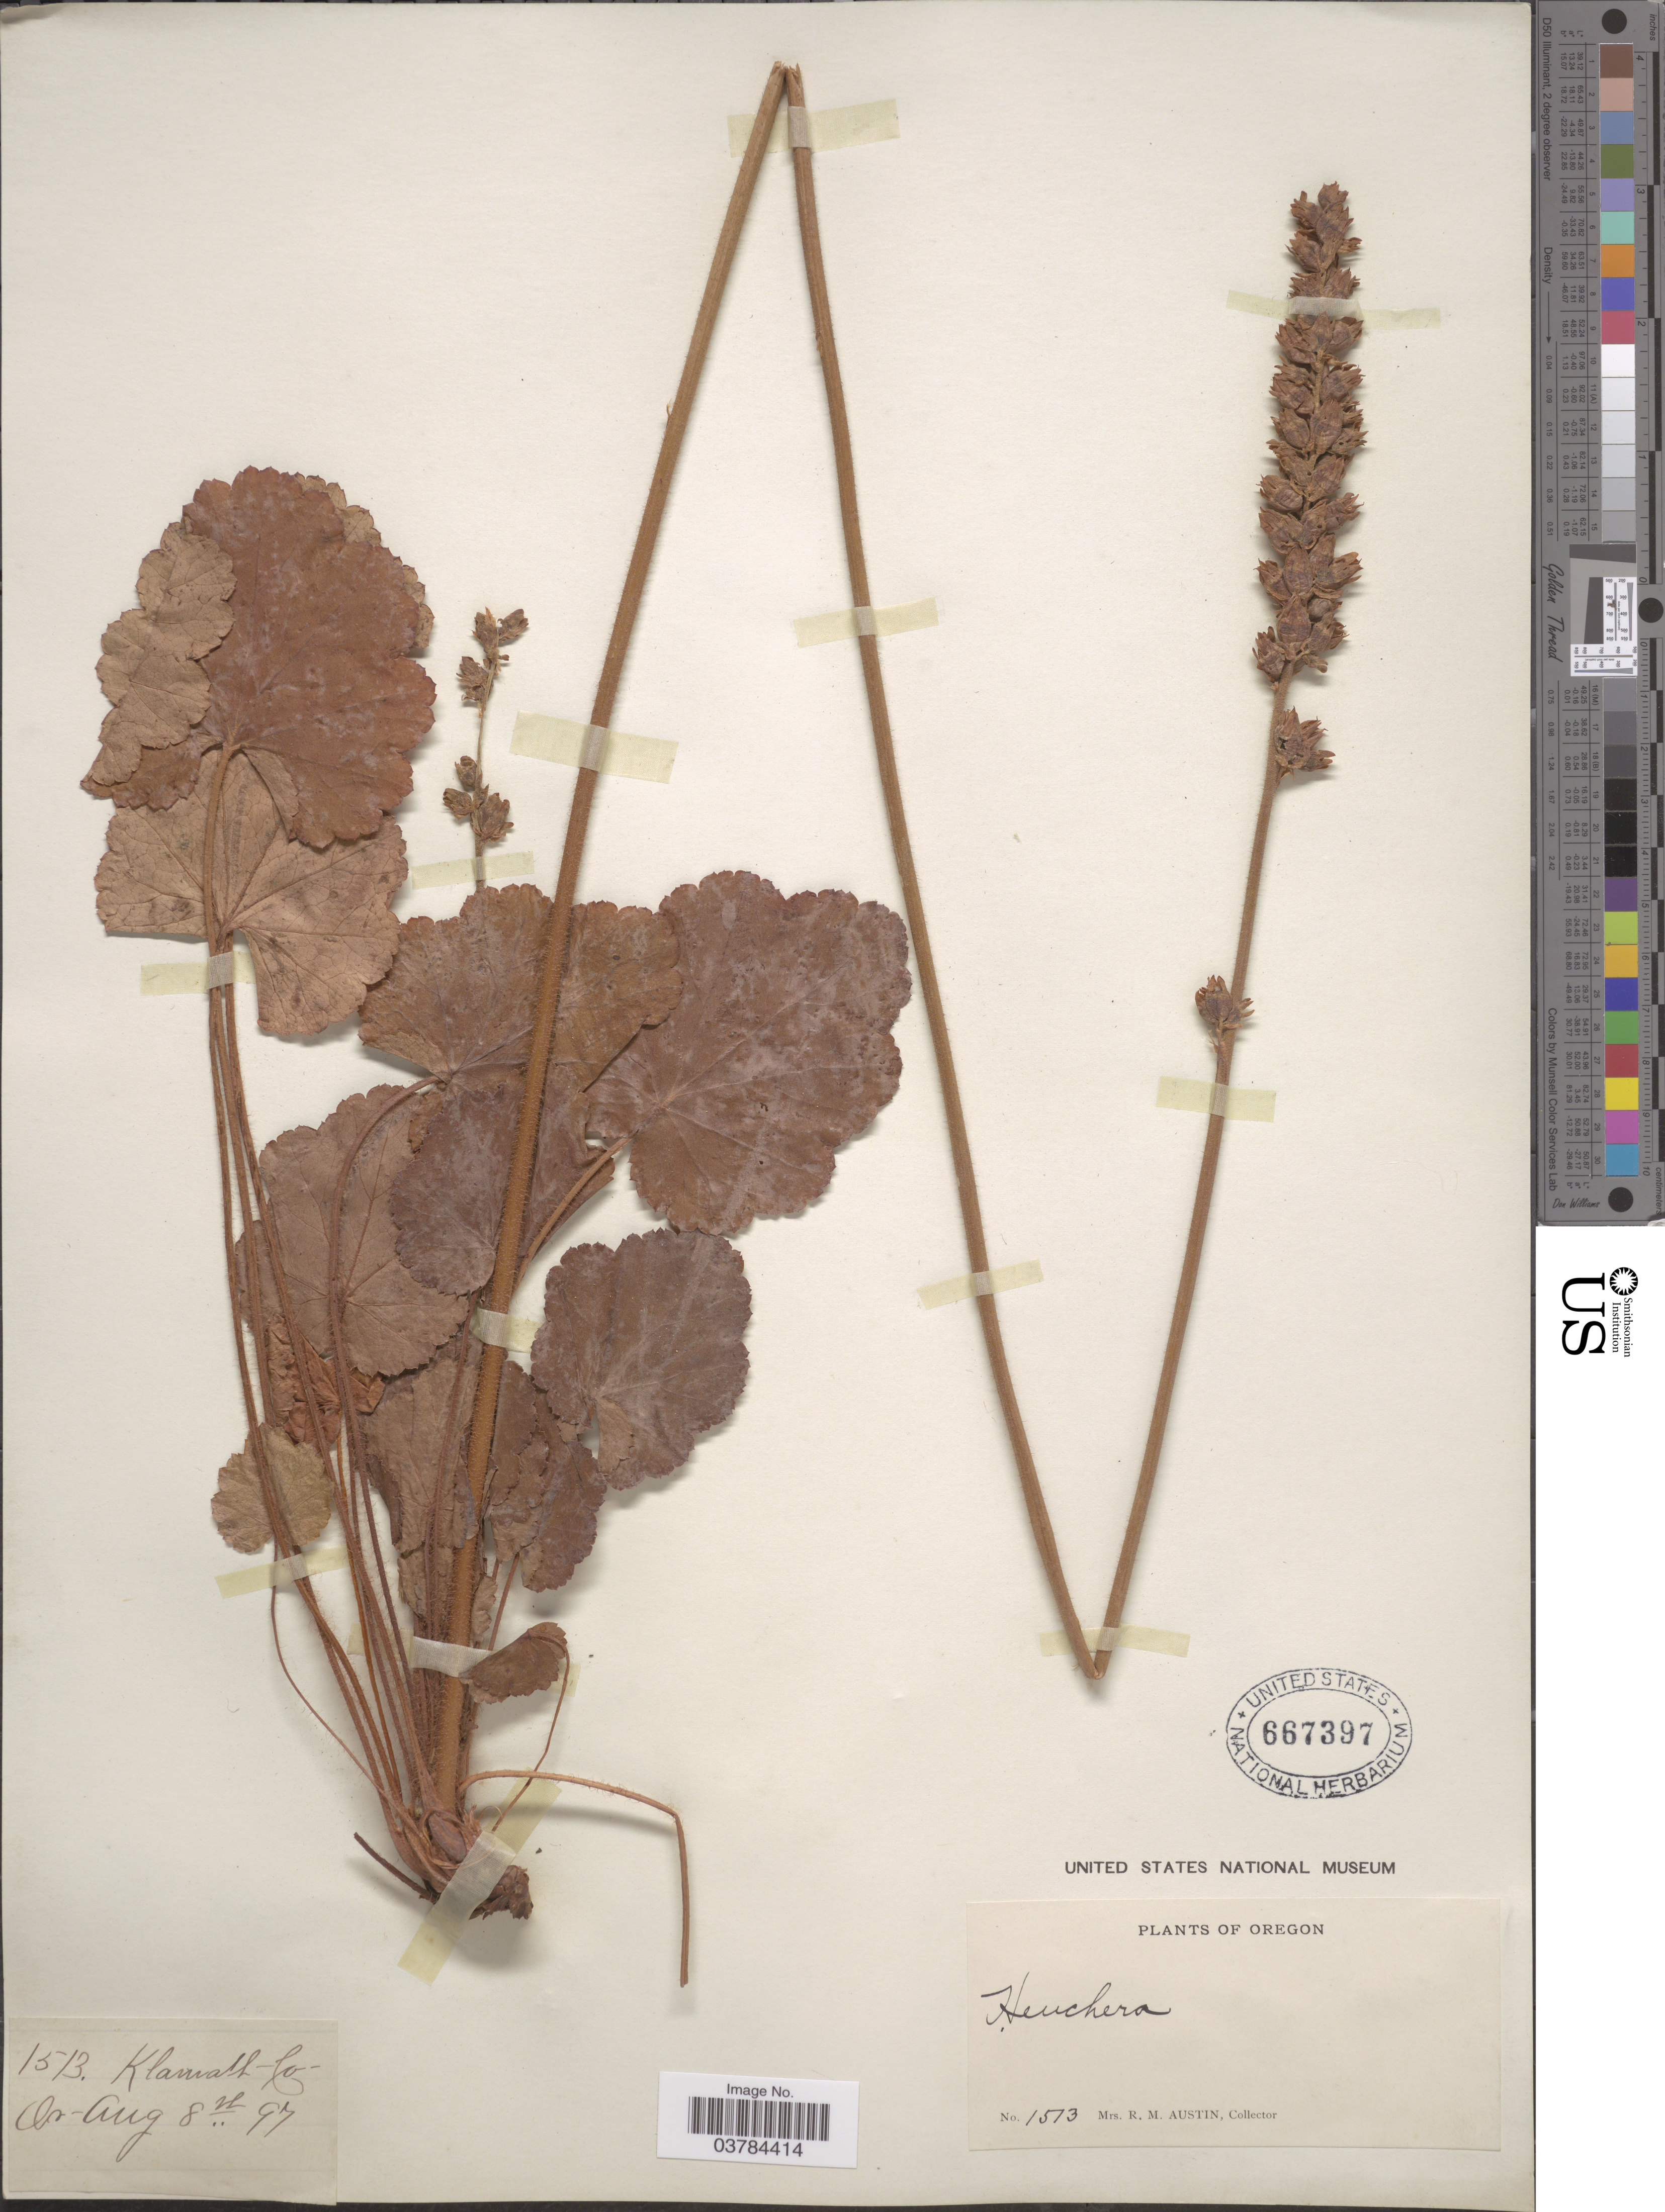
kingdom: Plantae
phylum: Tracheophyta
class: Magnoliopsida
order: Saxifragales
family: Saxifragaceae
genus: Heuchera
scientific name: Heuchera cylindrica var. cylindrica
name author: Douglas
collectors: R. Austin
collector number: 1513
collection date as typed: Transcribed d/m/y: 8/8/97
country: United States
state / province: Oregon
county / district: Klamath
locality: Klamath Co.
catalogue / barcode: US 667397